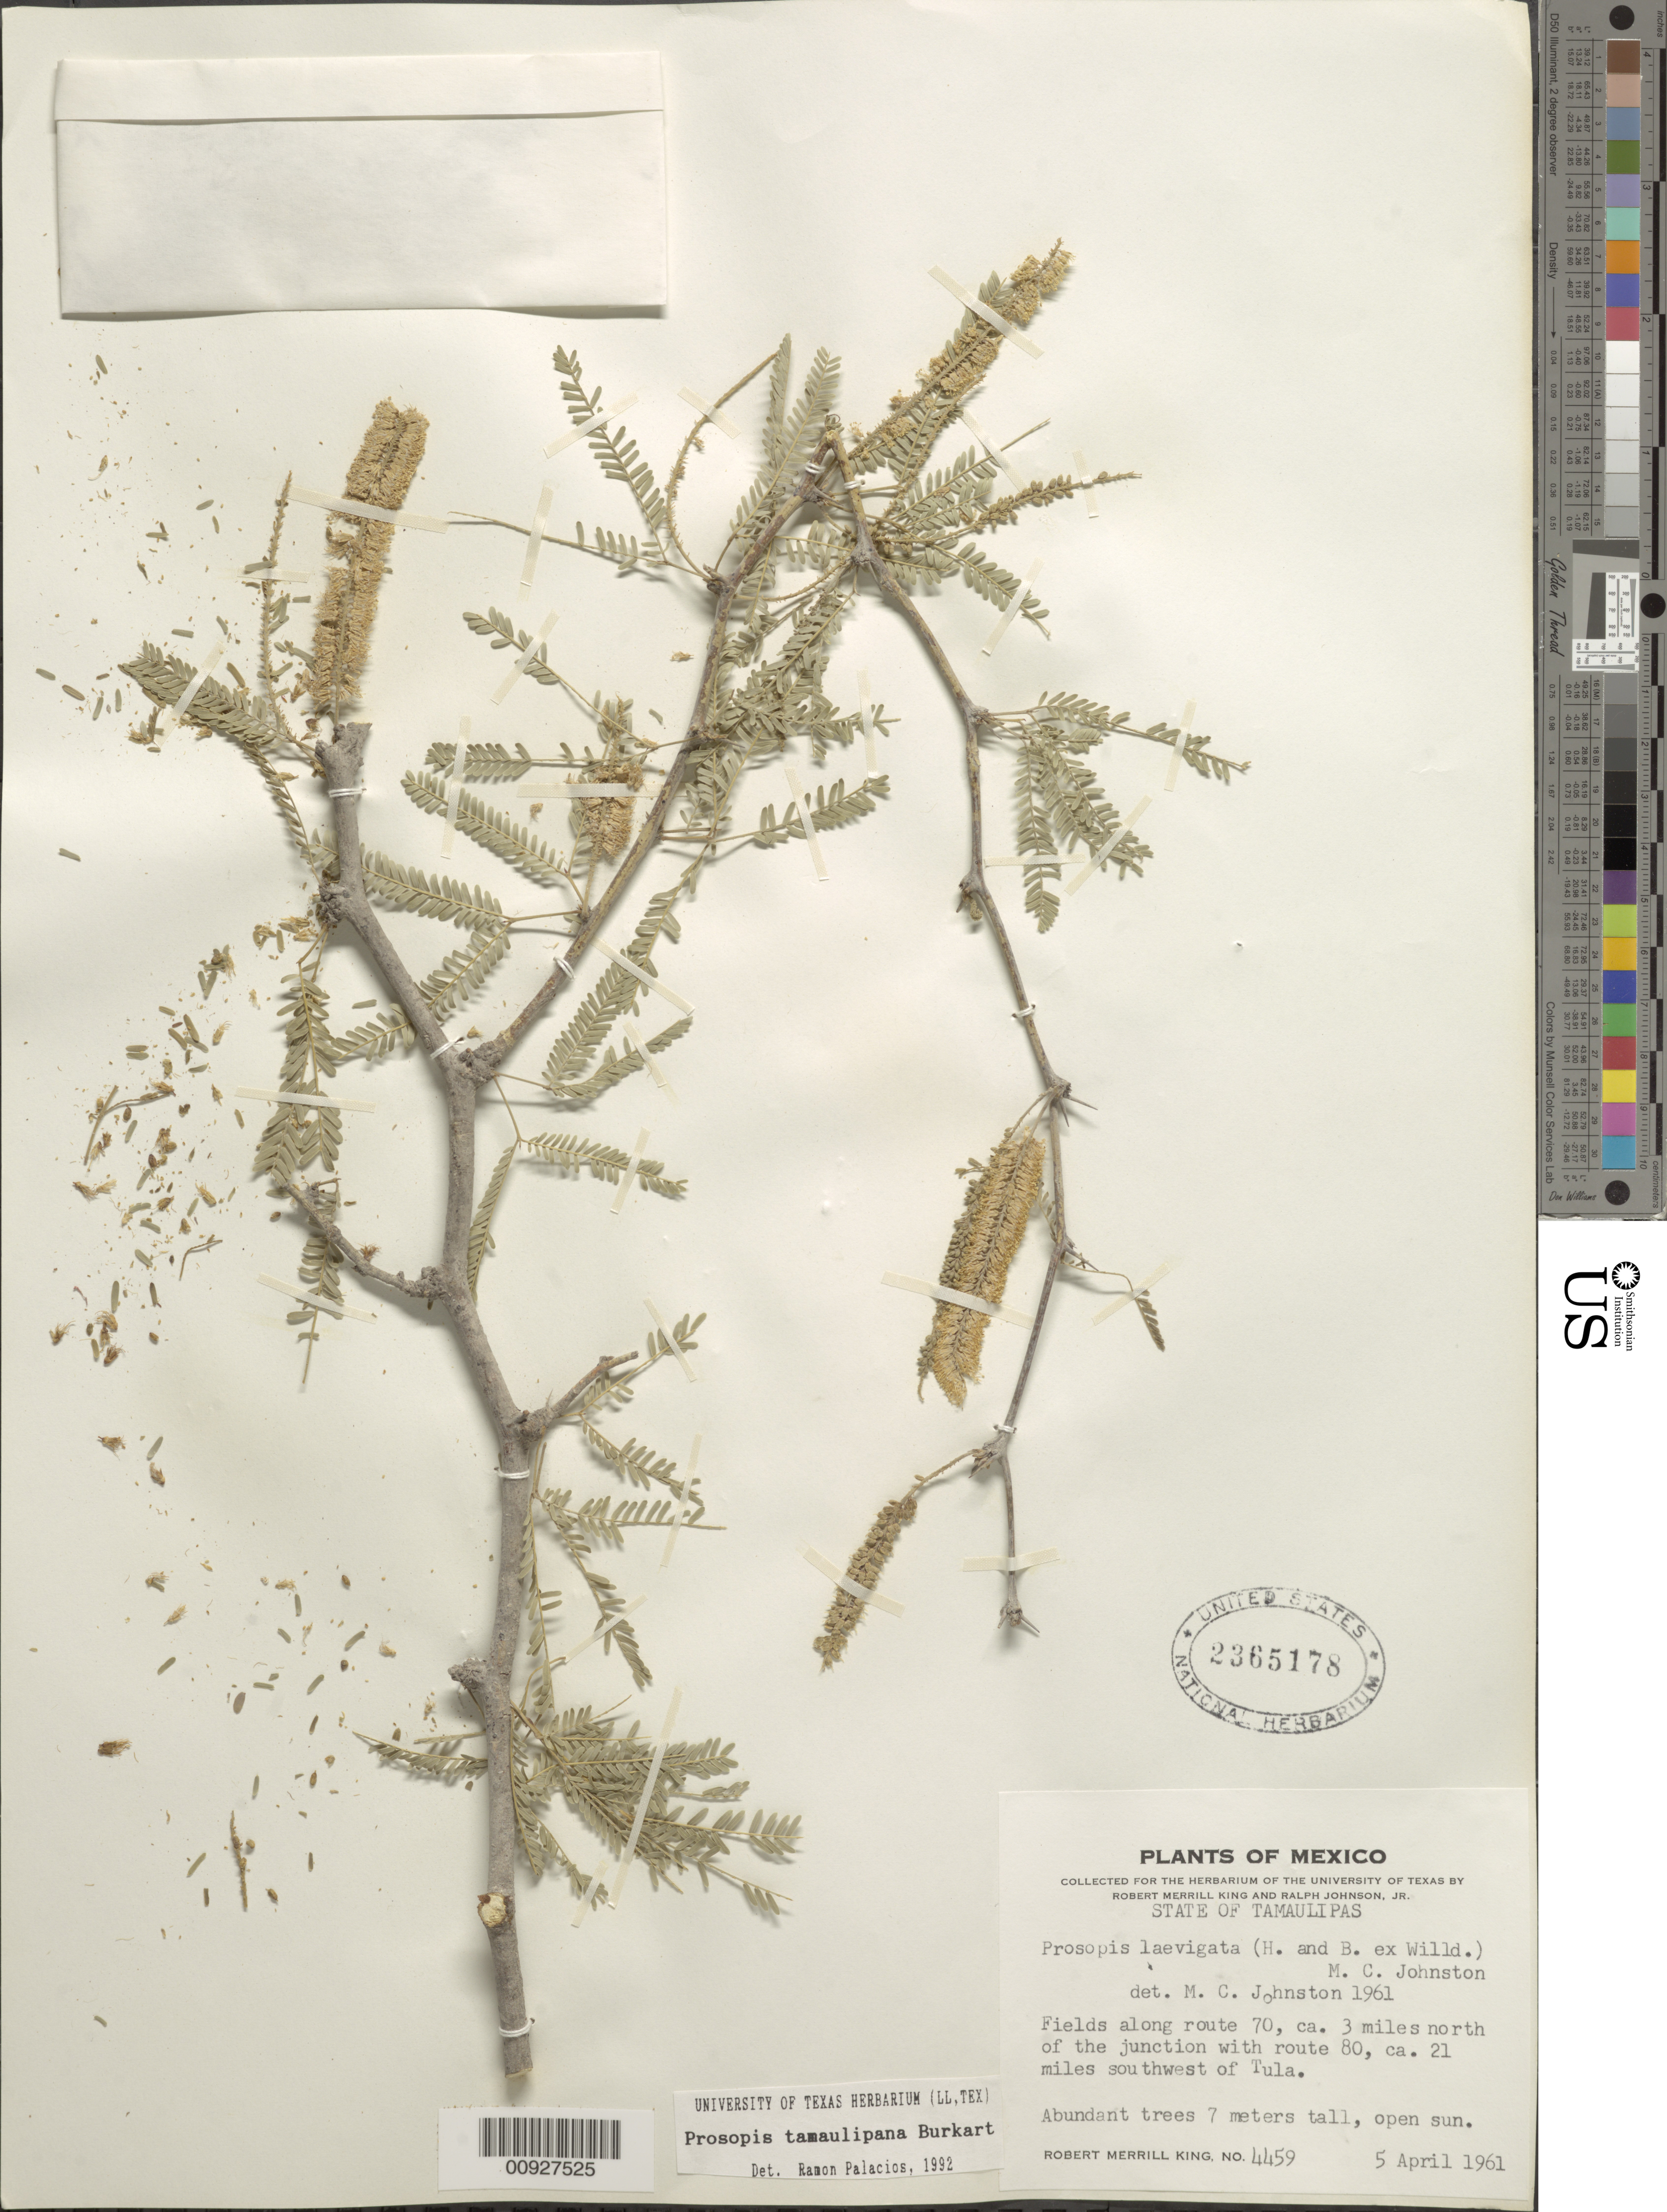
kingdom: Plantae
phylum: Tracheophyta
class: Magnoliopsida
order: Fabales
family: Fabaceae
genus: Neltuma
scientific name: Neltuma palmeri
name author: Britton & Rose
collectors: R. M. King & R. Johnson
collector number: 4459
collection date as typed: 05 Apr 1961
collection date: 1961-04-05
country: Mexico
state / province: Tamaulipas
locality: Along route 70, ca. 3 miles north of the junction with route 80, ca. 21 miles southwest of Tula.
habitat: Open sun.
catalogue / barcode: US 2365178